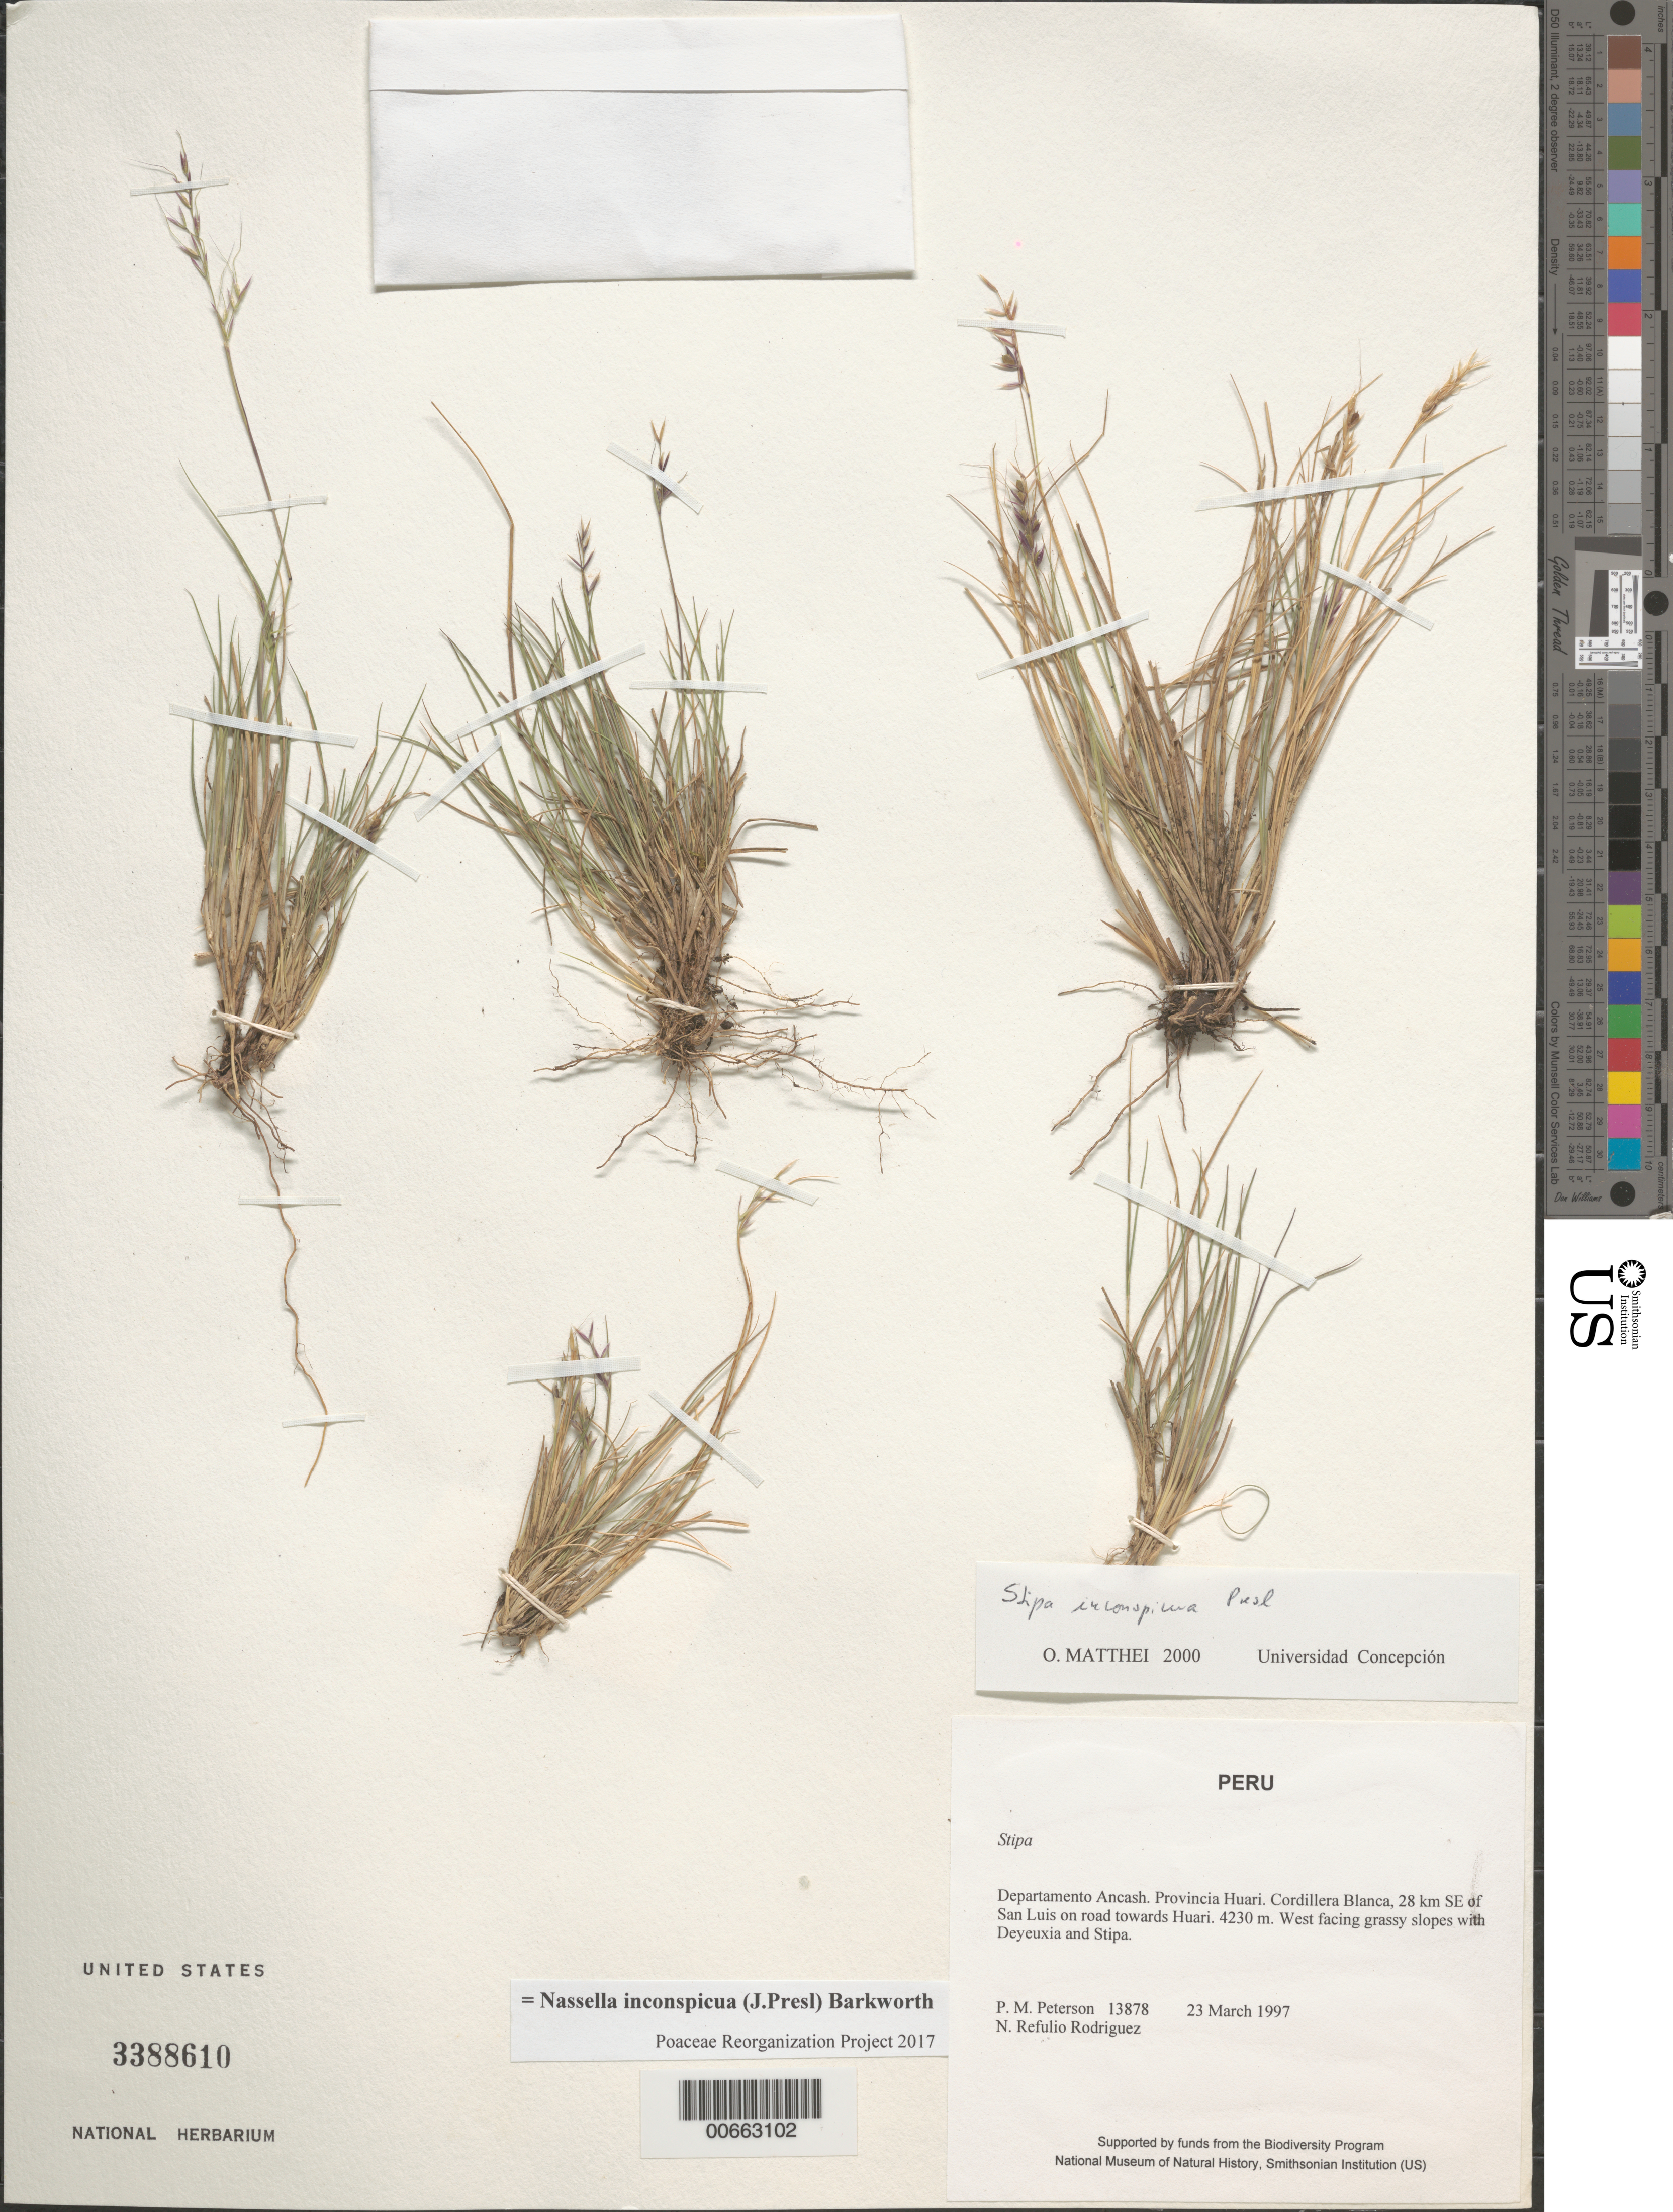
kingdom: Plantae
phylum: Tracheophyta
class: Liliopsida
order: Poales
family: Poaceae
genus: Nassella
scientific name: Nassella inconspicua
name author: (J. Presl) Barkworth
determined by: Poaceae Reorganization Project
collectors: P. M. Peterson & N. Refulio-Rodríguez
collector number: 13878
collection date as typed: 23 Mar 1997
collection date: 1997-03-23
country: Peru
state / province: Ancash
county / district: Huari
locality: Cordillera Blanca, 28 km SE of San Luis on road towards Huari.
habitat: West facing grassy slopes with Deyeuxia and Stipa.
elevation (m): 4230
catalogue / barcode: US 3388610